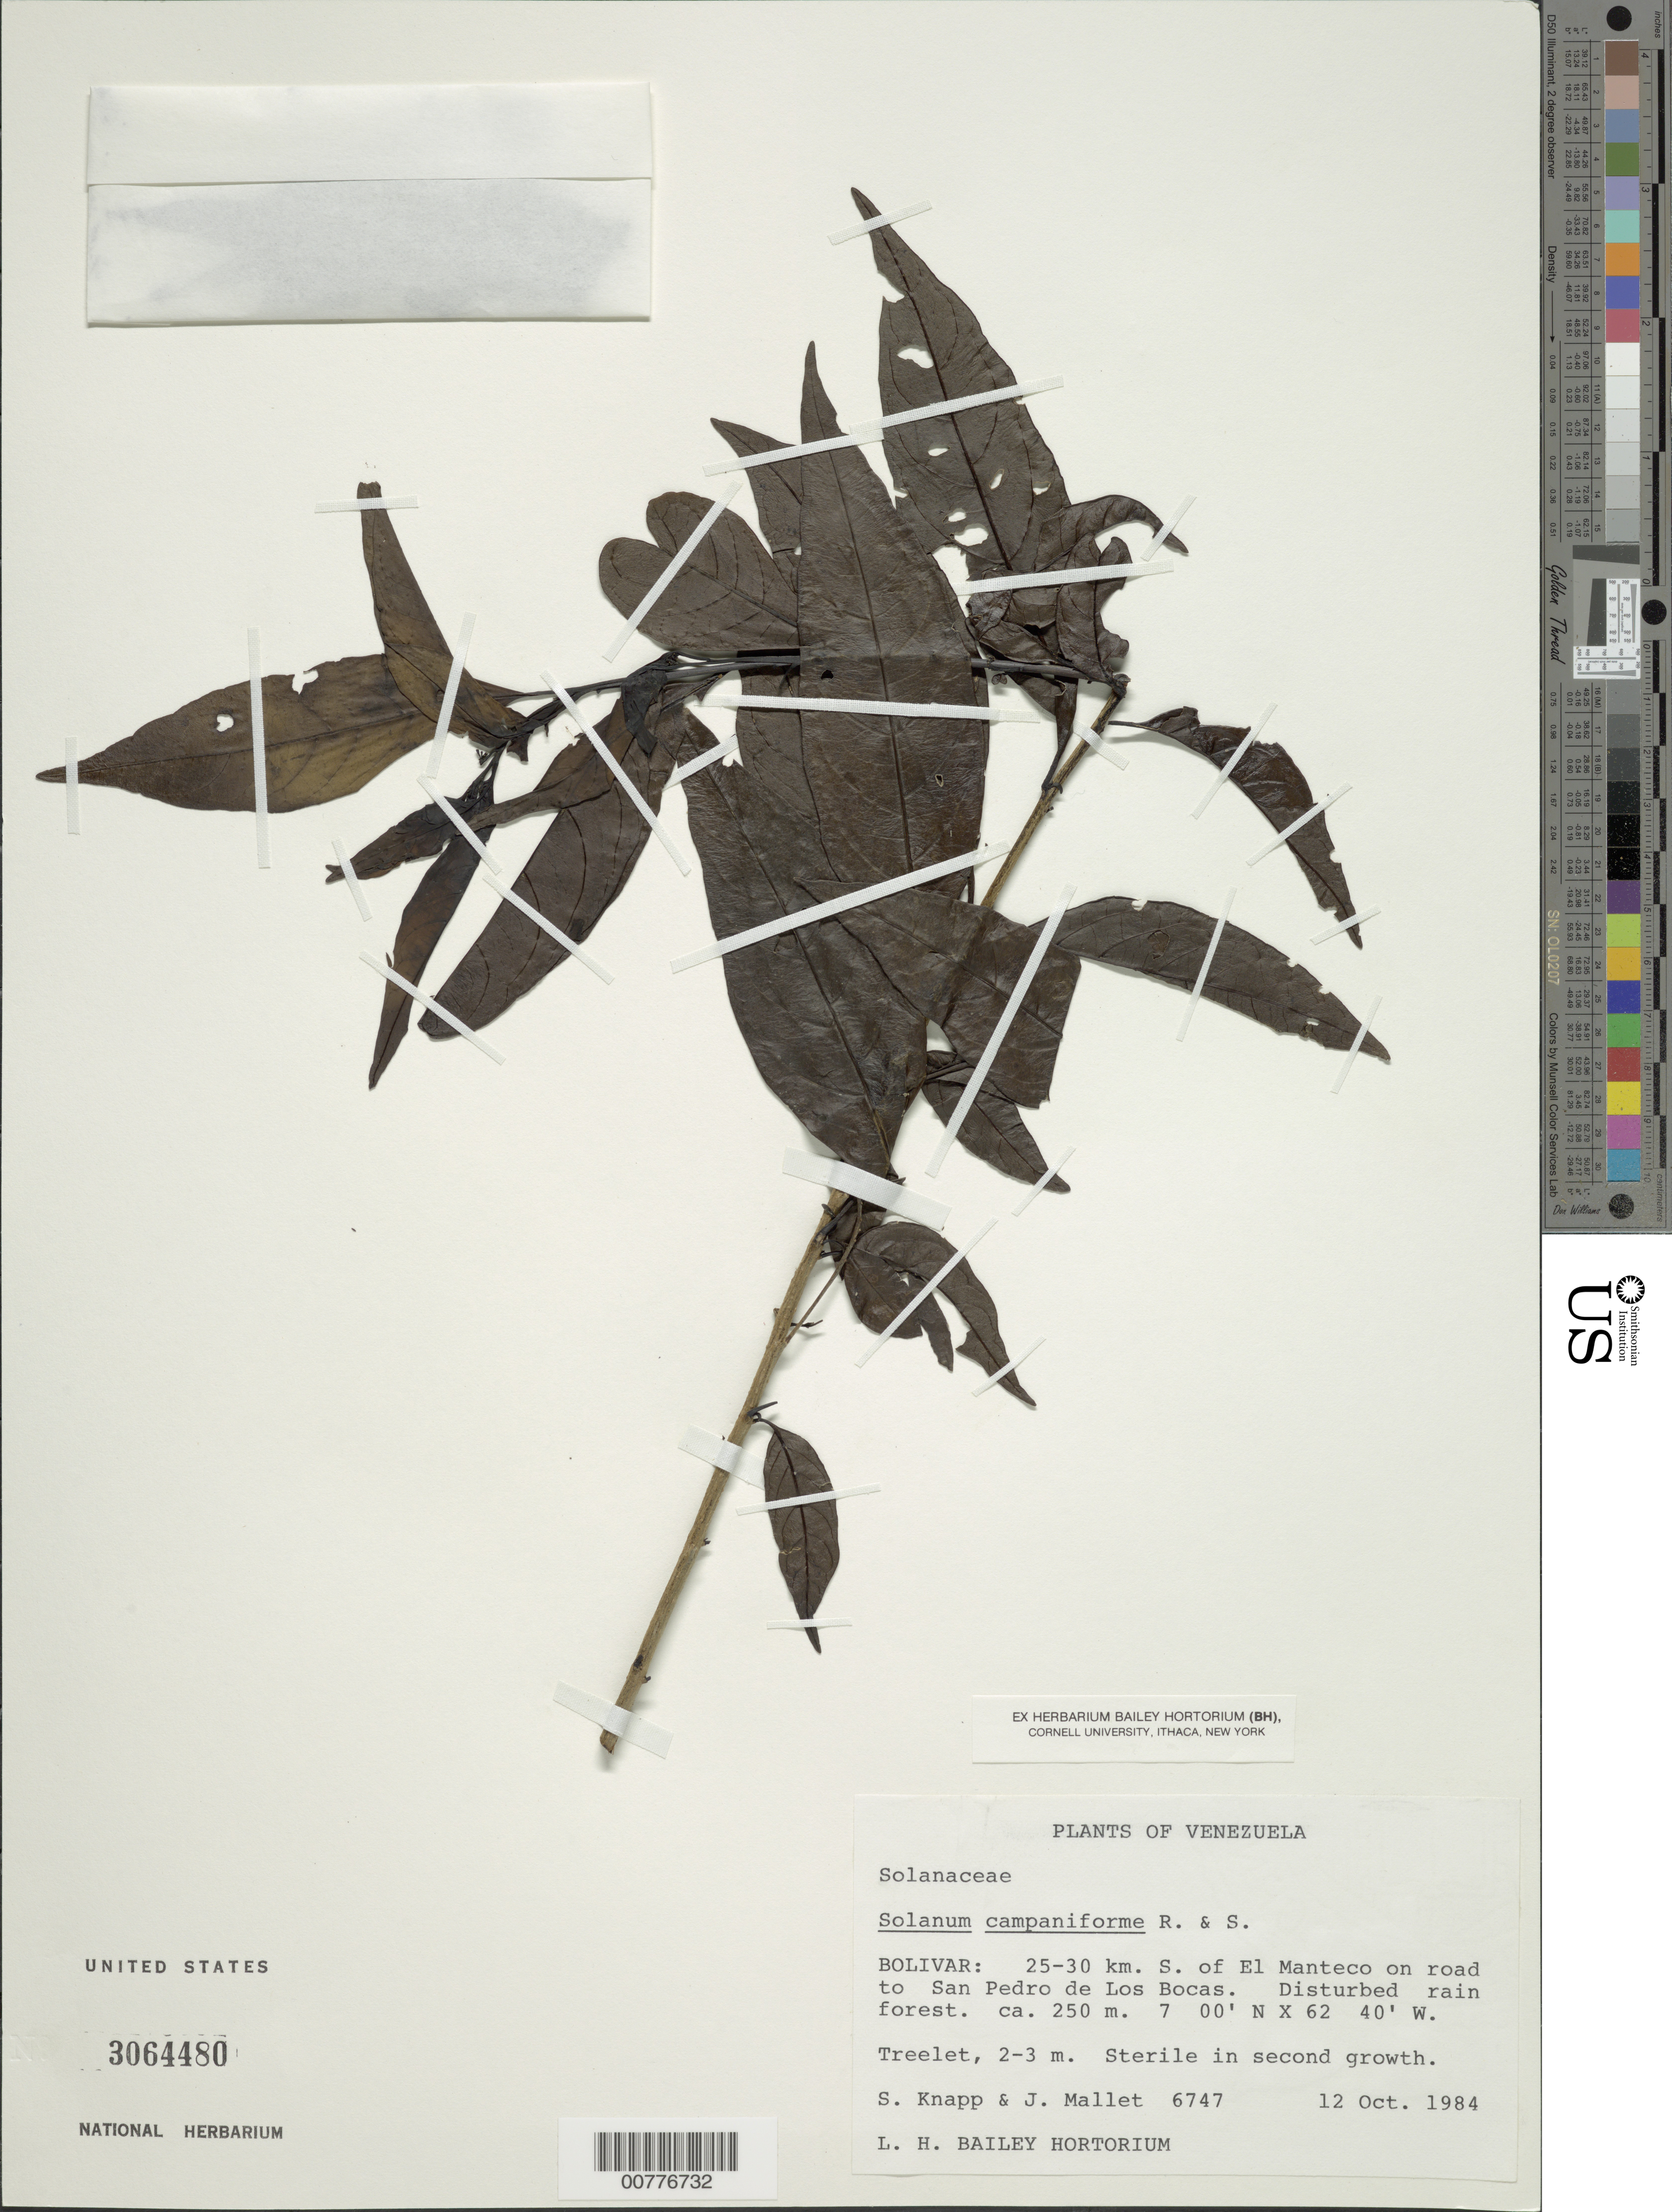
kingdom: Plantae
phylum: Tracheophyta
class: Magnoliopsida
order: Solanales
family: Solanaceae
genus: Solanum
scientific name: Solanum campaniforme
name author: Roem. & Schult.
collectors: S. Knapp & J. Mallet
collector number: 6747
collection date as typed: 10 Oct 1984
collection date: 1984-10-10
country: Venezuela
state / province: Bolívar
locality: El Manteco, 25-30 km S of on road to San Pedro de Los Bocas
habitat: disturbed rainforest, in second growth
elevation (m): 250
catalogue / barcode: US 3064480